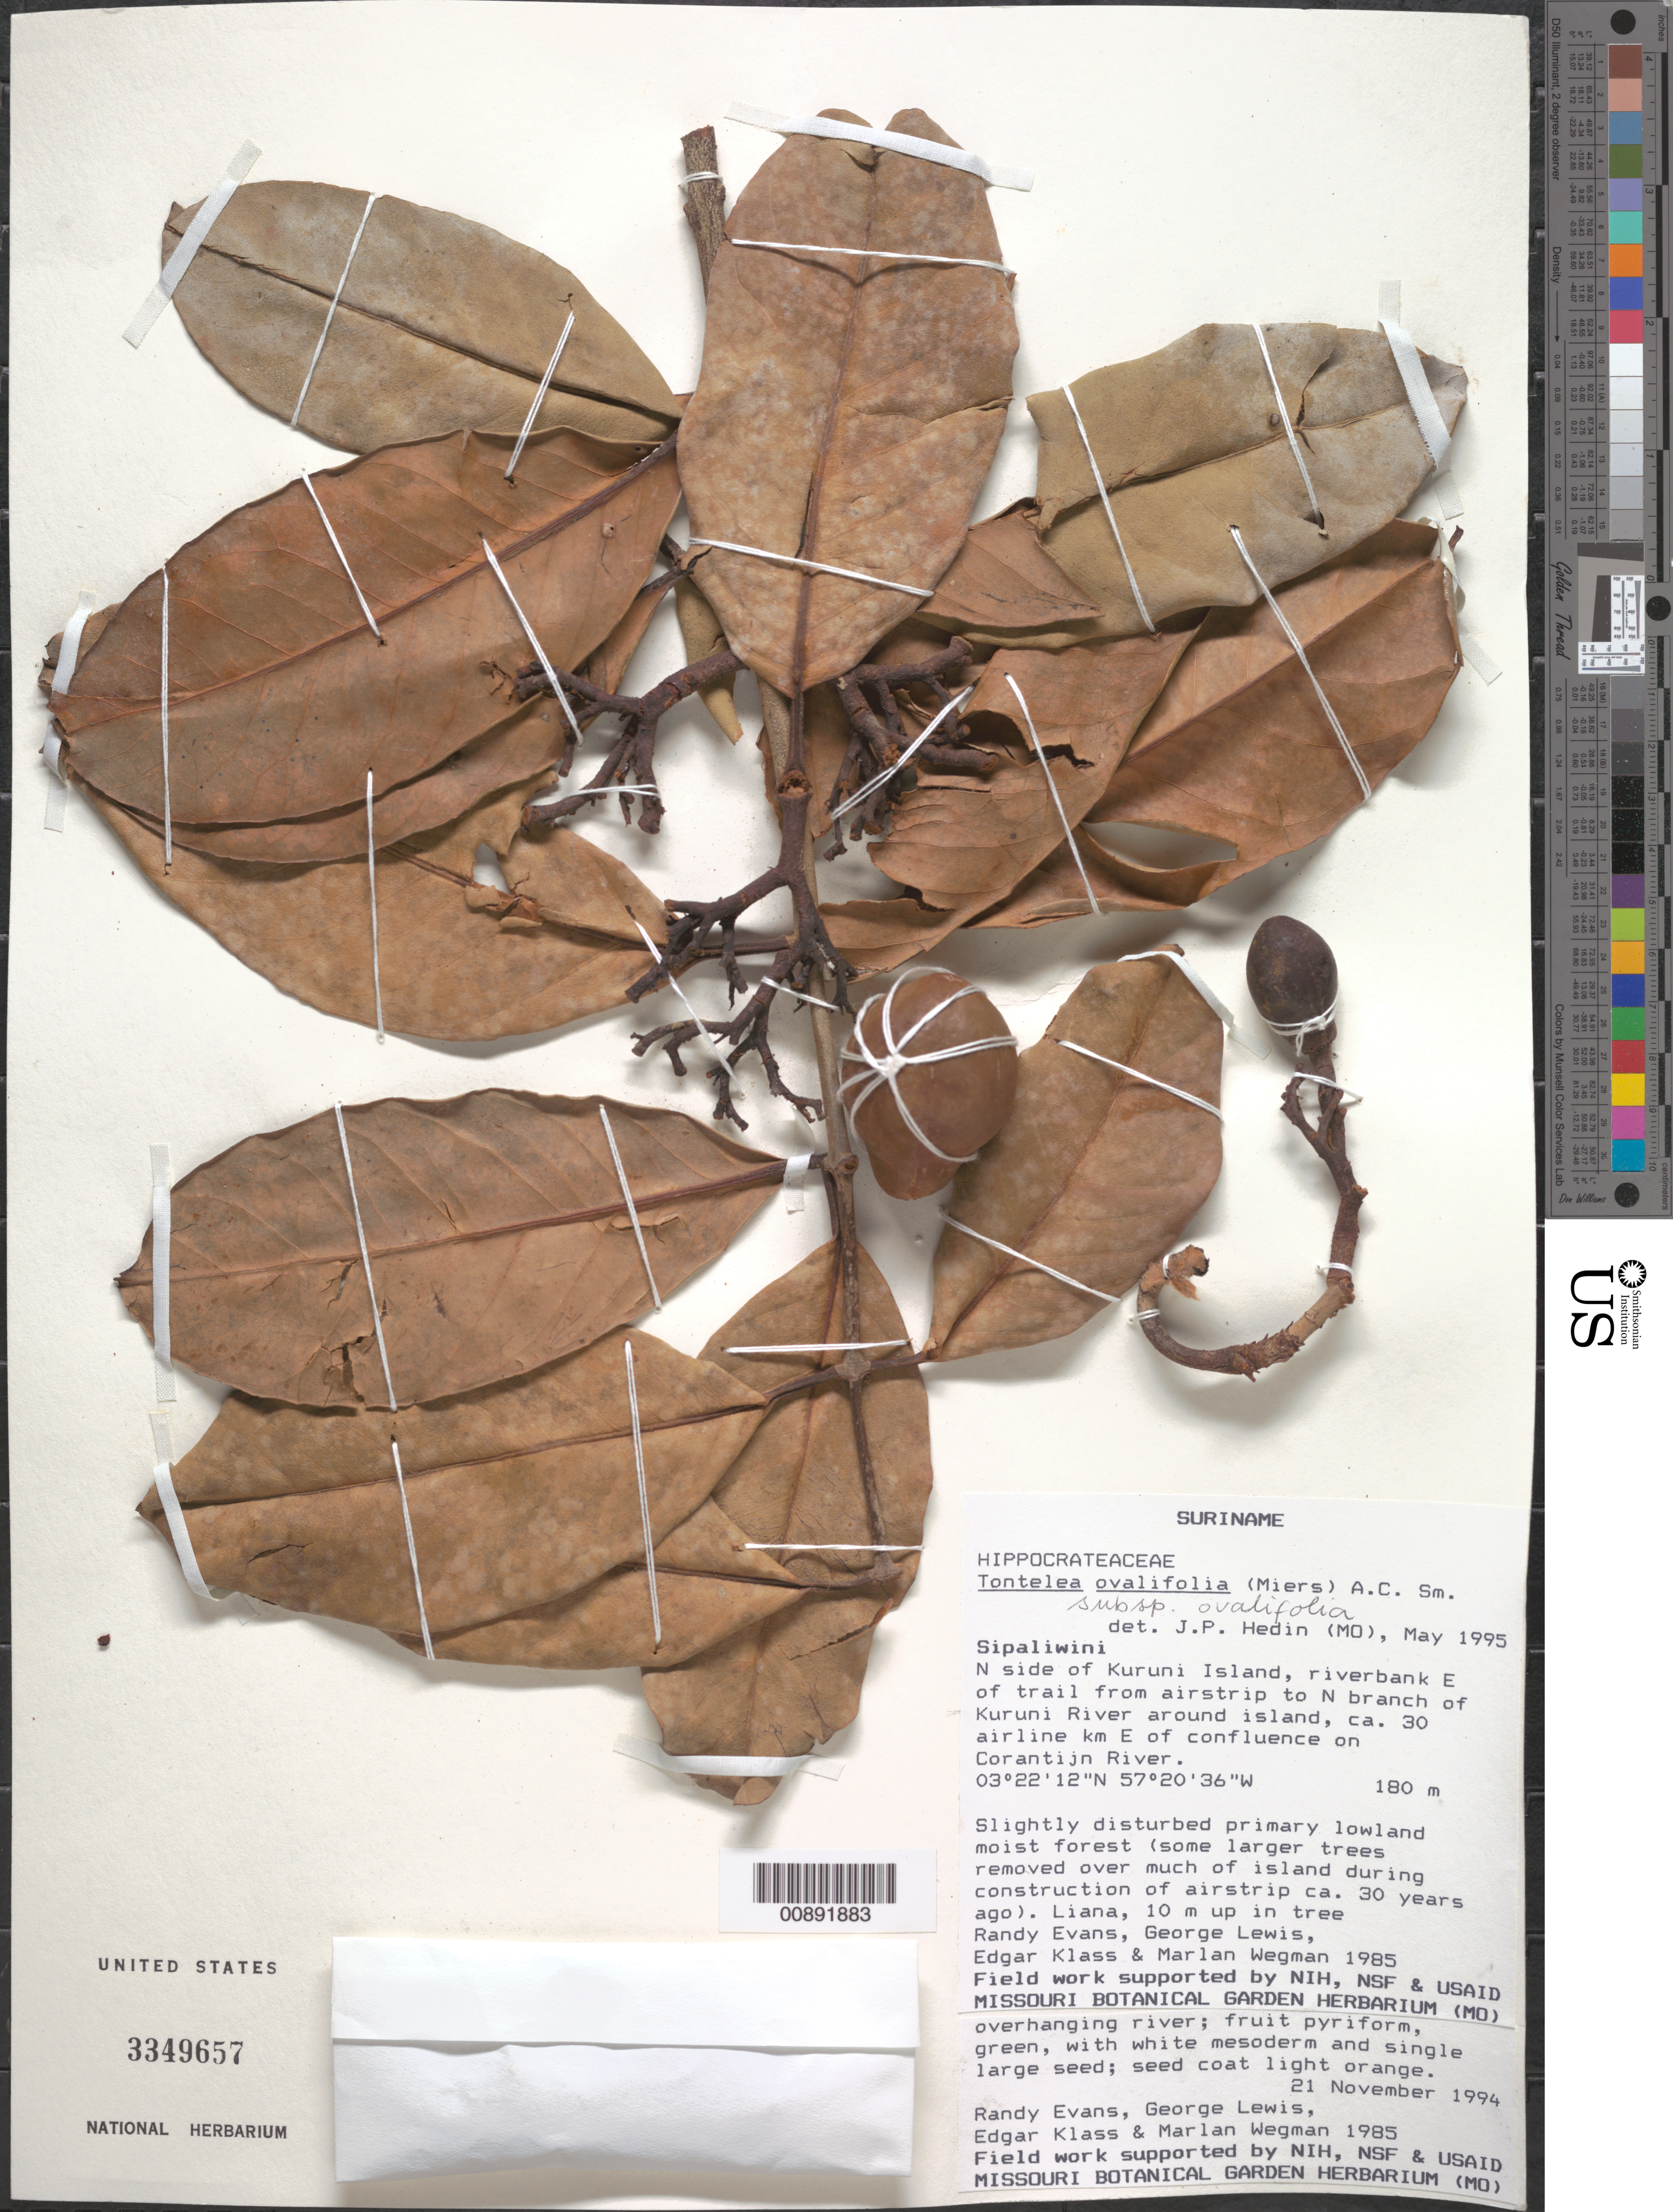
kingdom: Plantae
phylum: Tracheophyta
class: Magnoliopsida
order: Celastrales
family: Celastraceae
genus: Tontelea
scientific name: Tontelea ovalifolia subsp. ovalifolia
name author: (Miers) A.C. Sm.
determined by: Hedin, J. P.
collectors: R. Evans, G. Lewis, E. Klass & M. Wegman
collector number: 1985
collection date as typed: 21-Nov-94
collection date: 1994-11-21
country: Suriname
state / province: Sipaliwini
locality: Kuruni Island, N side, E of trail from airstrip to N branch of Kuruni R., ca 30 airline km E of confluence on Corantijn R.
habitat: Slightly disturbed primary lowland moist forest (some larger trees removed over much of island during construction of airstrip ca. 30 years ago)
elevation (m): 180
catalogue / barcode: US 3349657